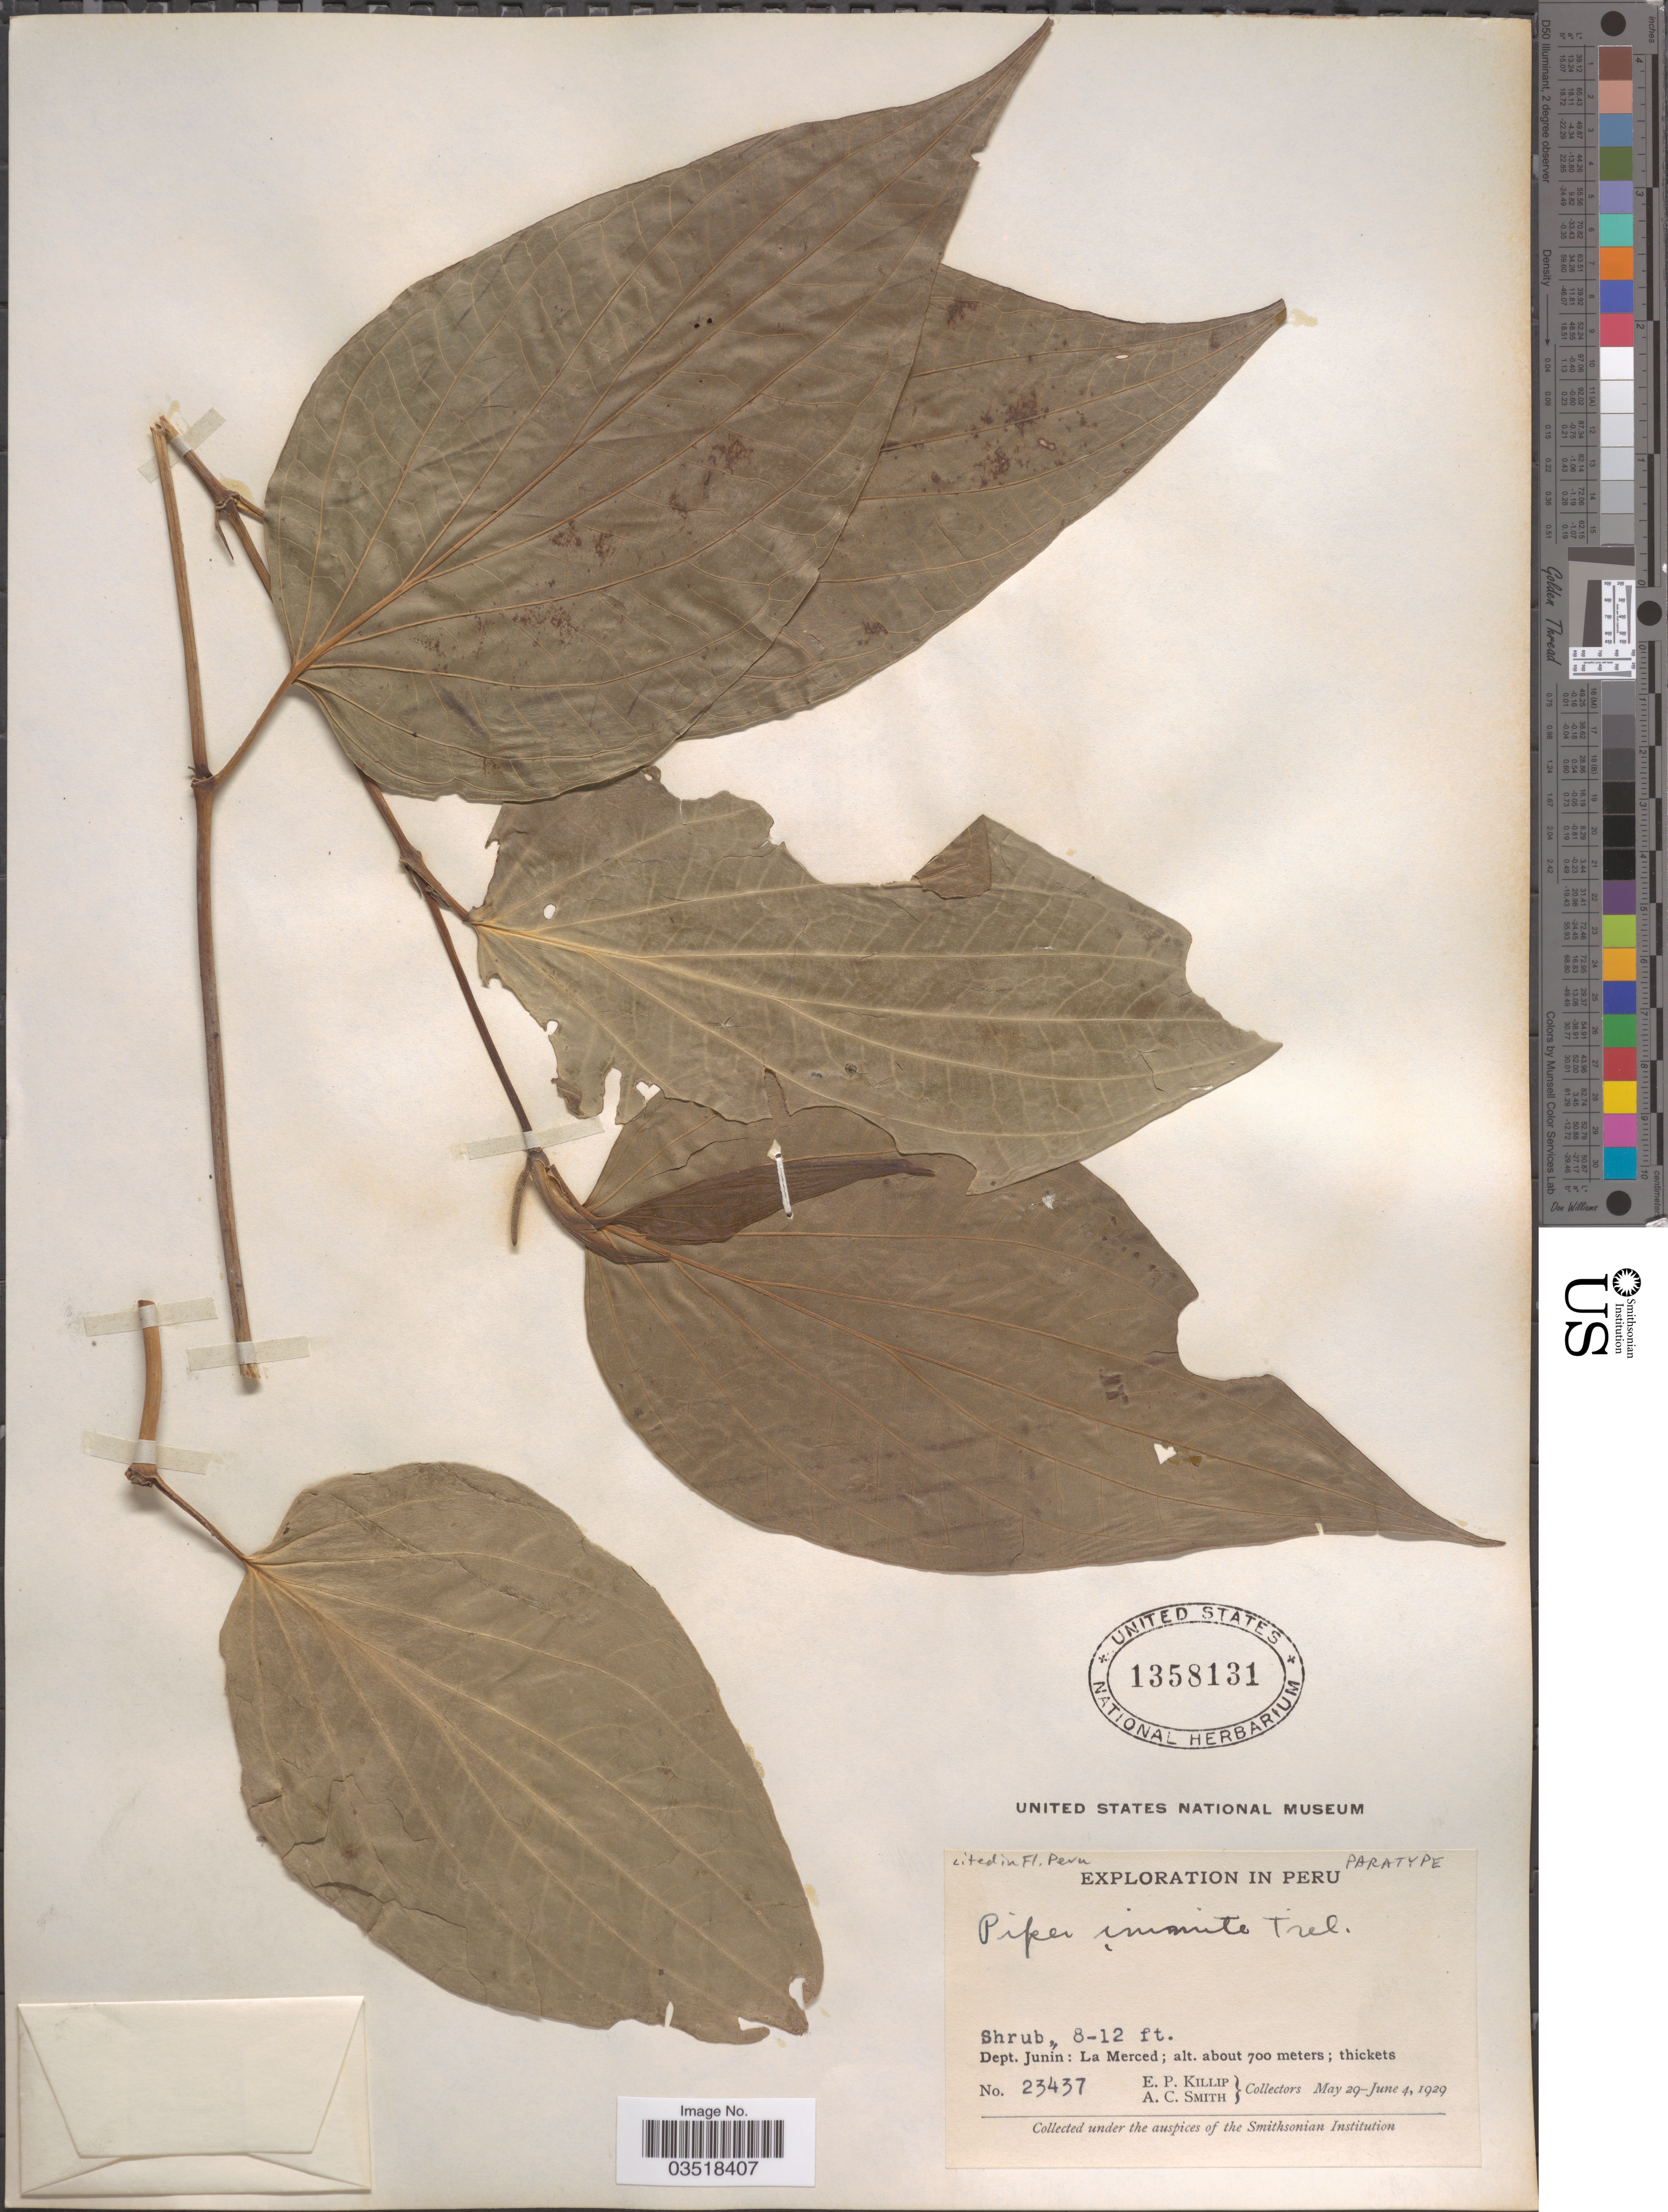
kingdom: Plantae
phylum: Tracheophyta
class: Magnoliopsida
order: Piperales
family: Piperaceae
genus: Piper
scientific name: Piper immite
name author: Trel. in J.F. Macbr.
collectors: E. P. Killip & A. C. Smith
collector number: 23437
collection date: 1929-05-29/1929-06-04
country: Peru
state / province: Junín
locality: Dept. Junín: La Merced.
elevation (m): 700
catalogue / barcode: US 1358131